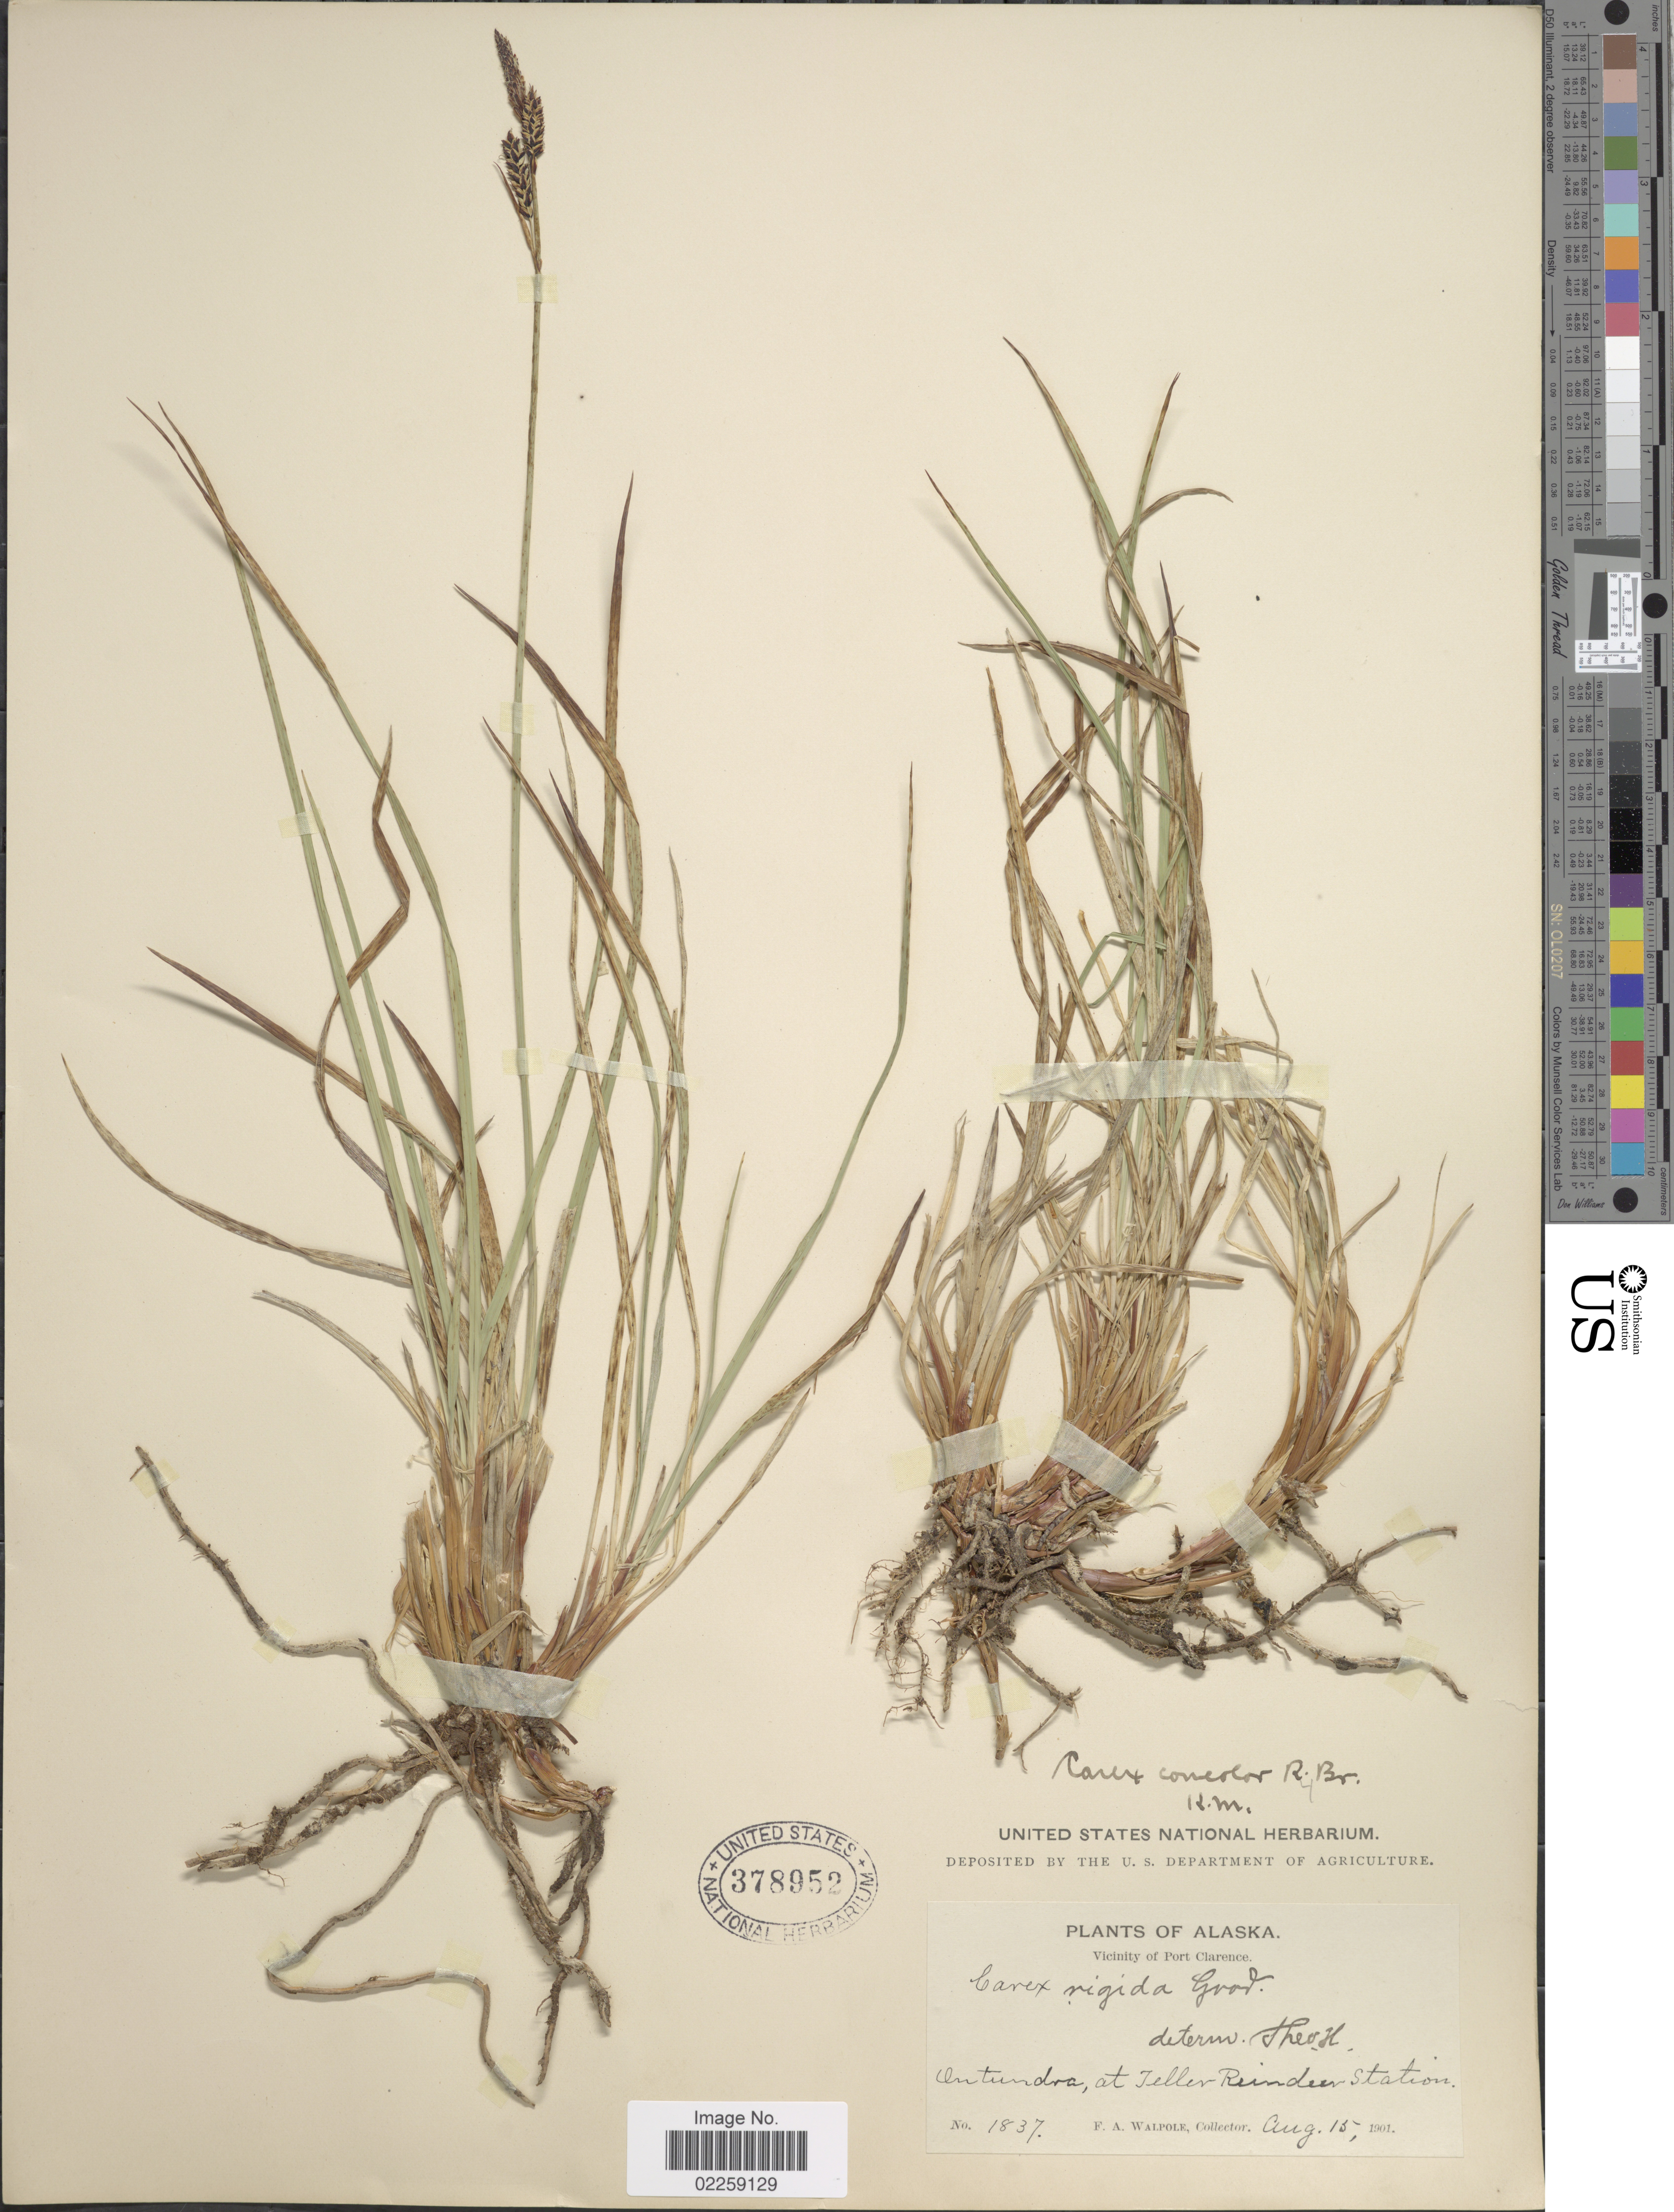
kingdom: Plantae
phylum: Tracheophyta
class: Liliopsida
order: Poales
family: Cyperaceae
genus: Carex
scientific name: Carex bigelowii subsp. lugens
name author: (Holm) T.V. Egorova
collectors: F. Walpole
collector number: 1837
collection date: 1901-08-15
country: United States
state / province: Alaska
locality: Vicinity of Port Clarence. On tundra at Teller Reindeer Station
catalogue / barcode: US 378952